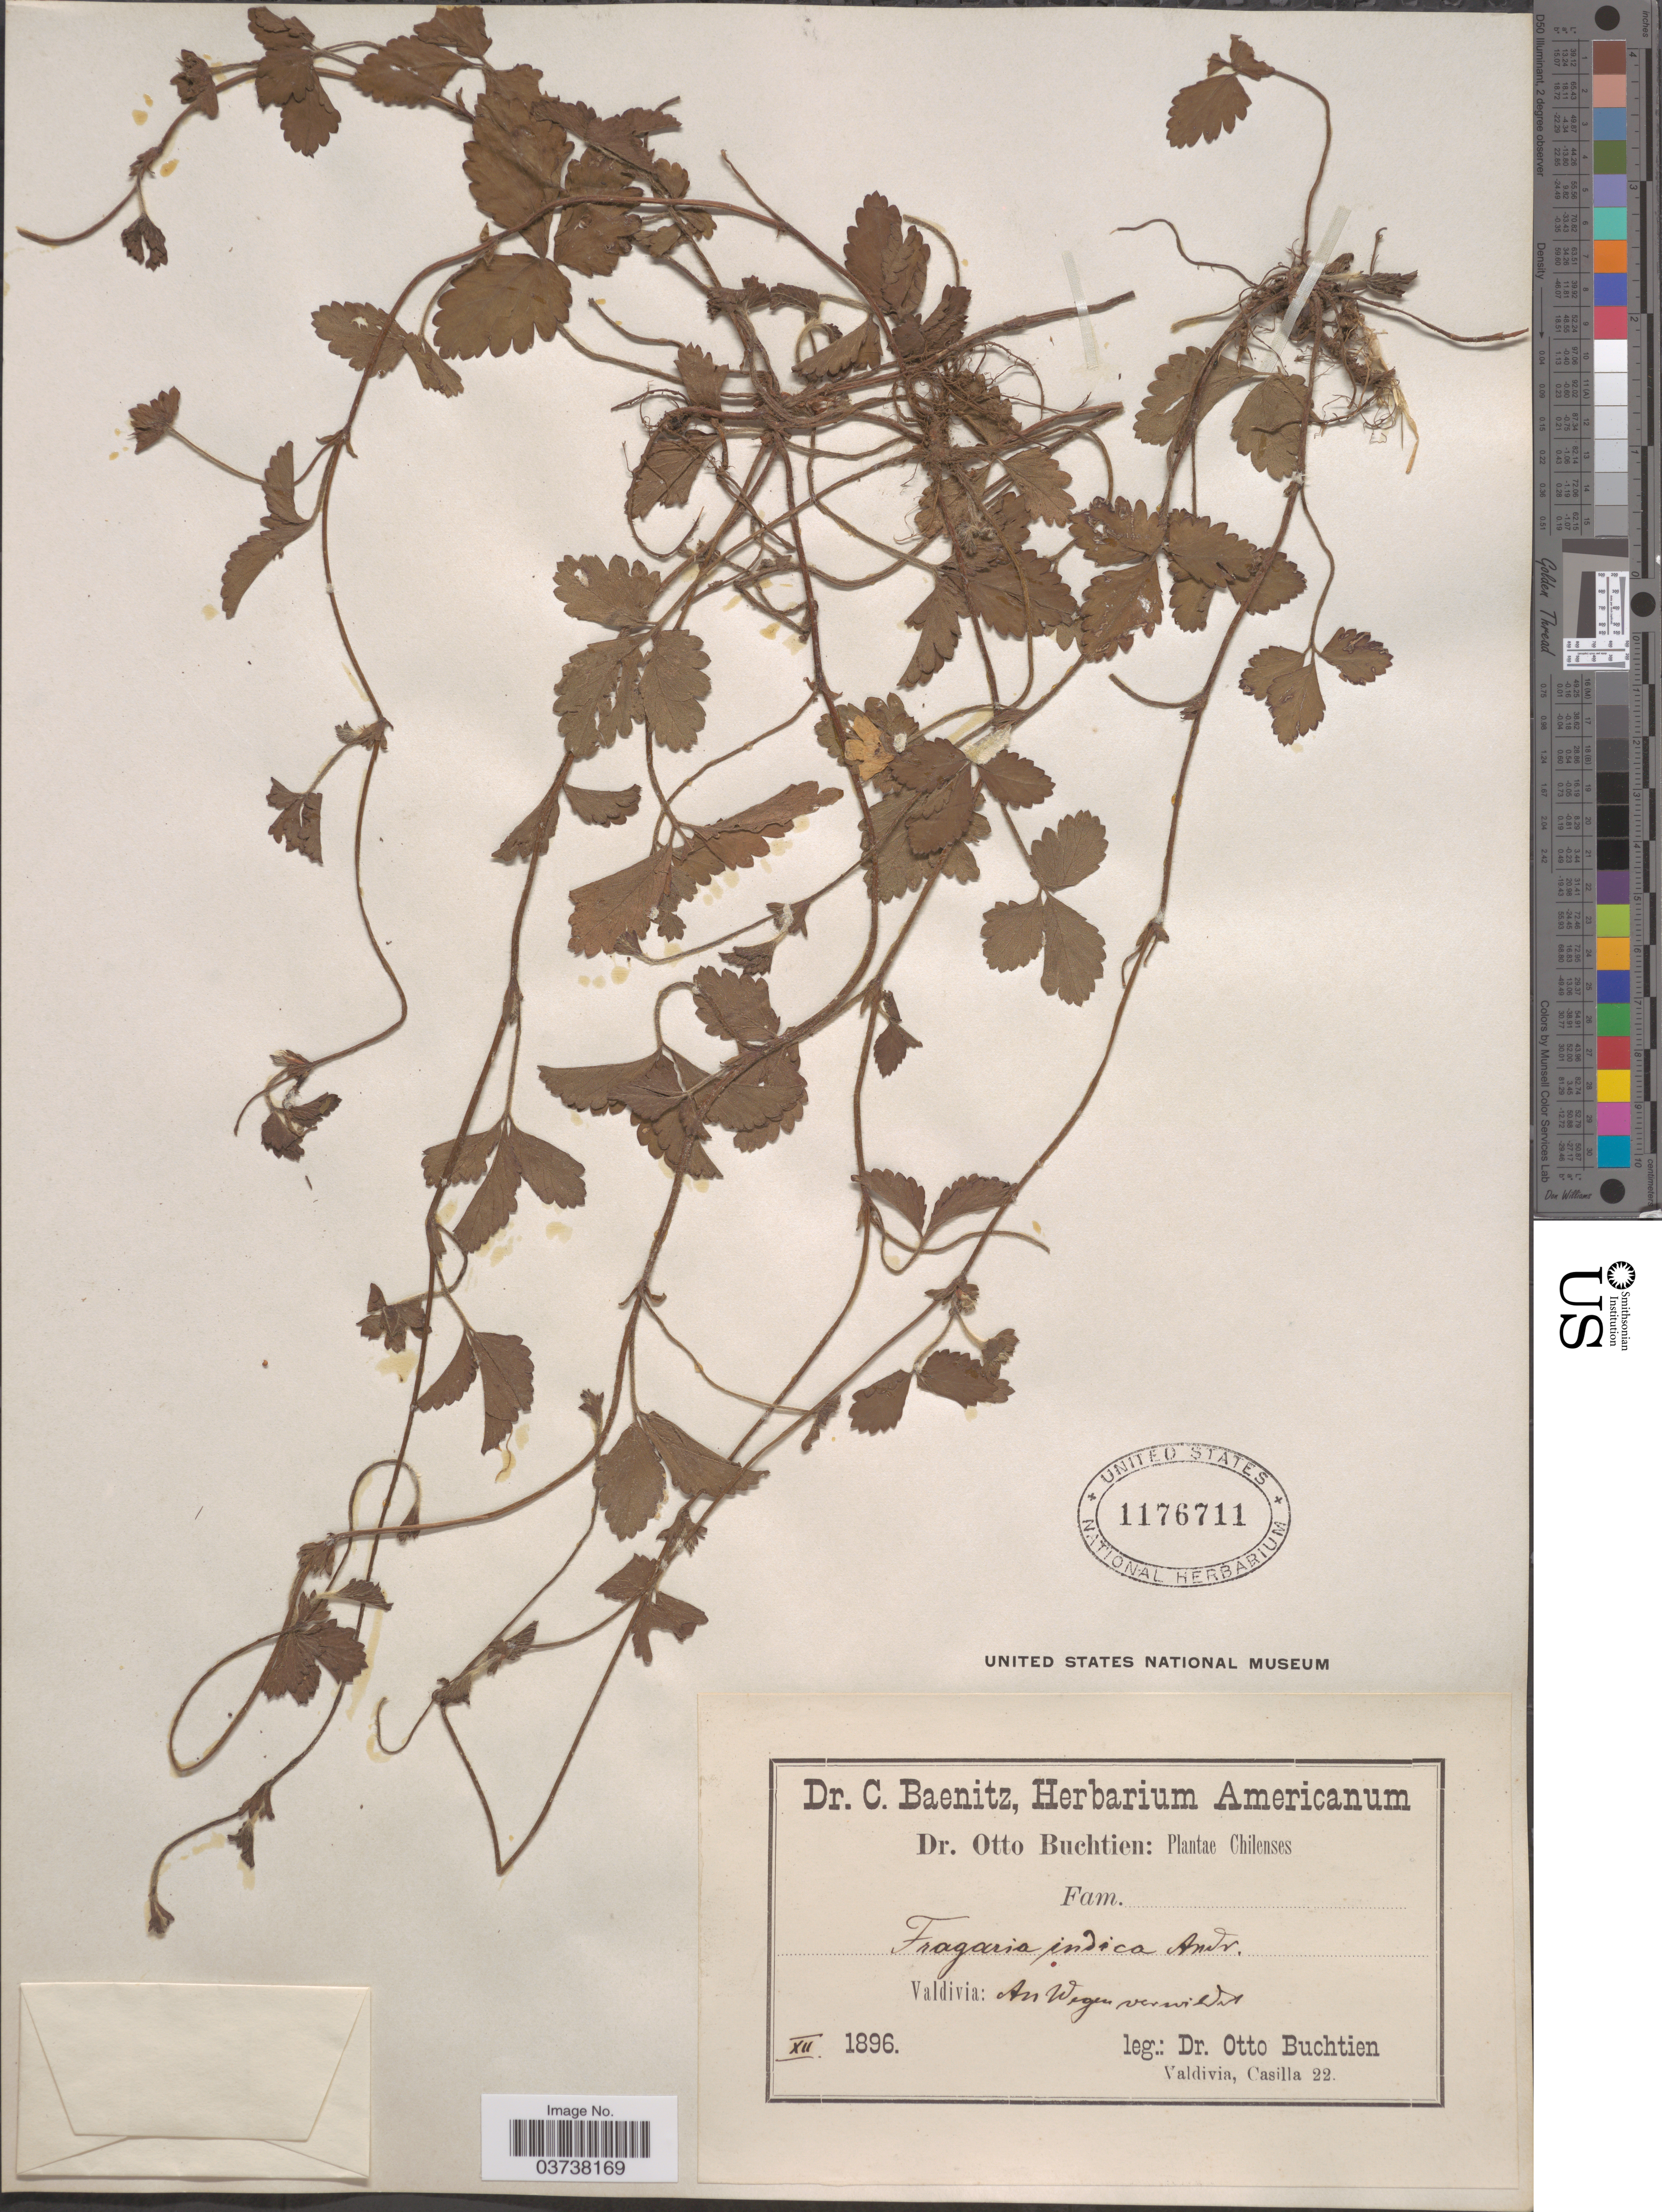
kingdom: Plantae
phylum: Tracheophyta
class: Magnoliopsida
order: Rosales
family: Rosaceae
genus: Potentilla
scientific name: Potentilla indica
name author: (Andrews) Th. Wolf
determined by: Strong, Mark T., (BOT), Smithsonian Institution - National Museum of Natural History (UNITED STATES)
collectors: O. Buchtien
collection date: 1896-12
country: Chile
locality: Valdivia: An Wegen verwieden.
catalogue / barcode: US 1176711